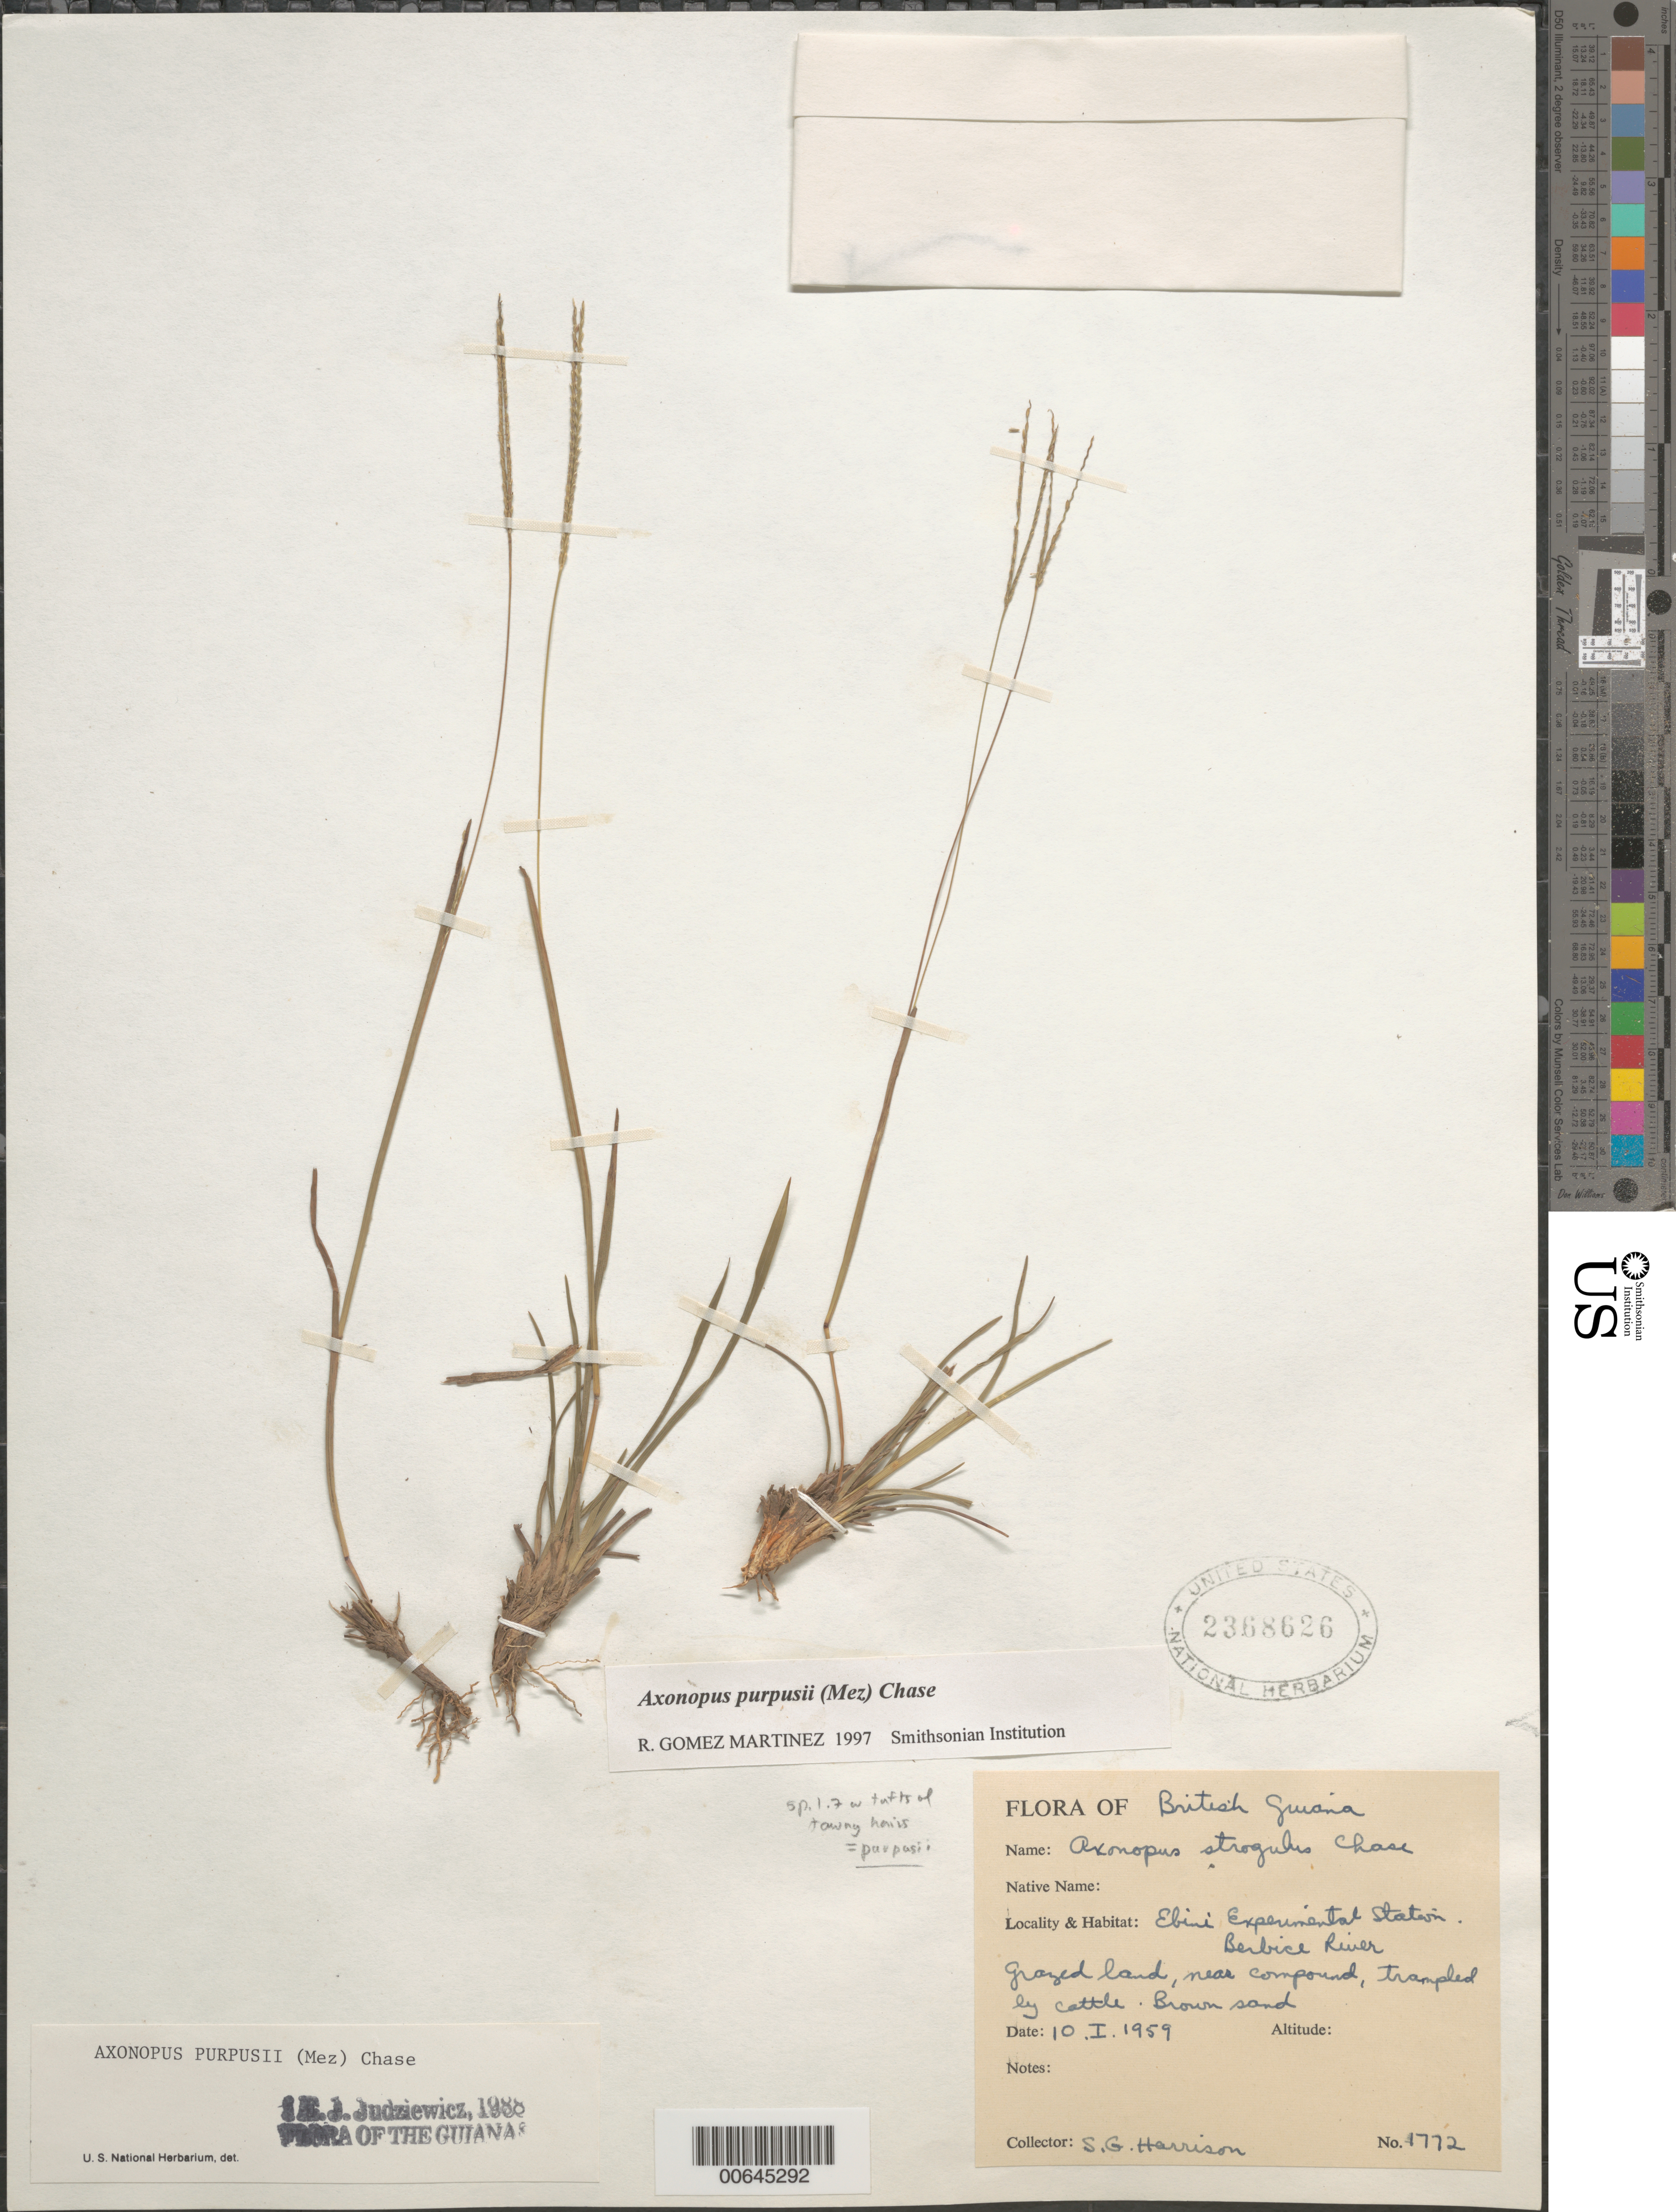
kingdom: Plantae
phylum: Tracheophyta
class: Liliopsida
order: Poales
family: Poaceae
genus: Axonopus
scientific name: Axonopus purpusii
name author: (Mez) Chase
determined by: Gomez Martinez, R.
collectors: S. G. Harrison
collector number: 1772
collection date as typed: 10-Jan-59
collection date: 1959-01-10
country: Guyana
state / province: U. Demerara-Berbice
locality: Ebini Experimental Station, Berbice River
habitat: Grazed land near compound, trampled by cattle Brown sand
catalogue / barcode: US 2368626